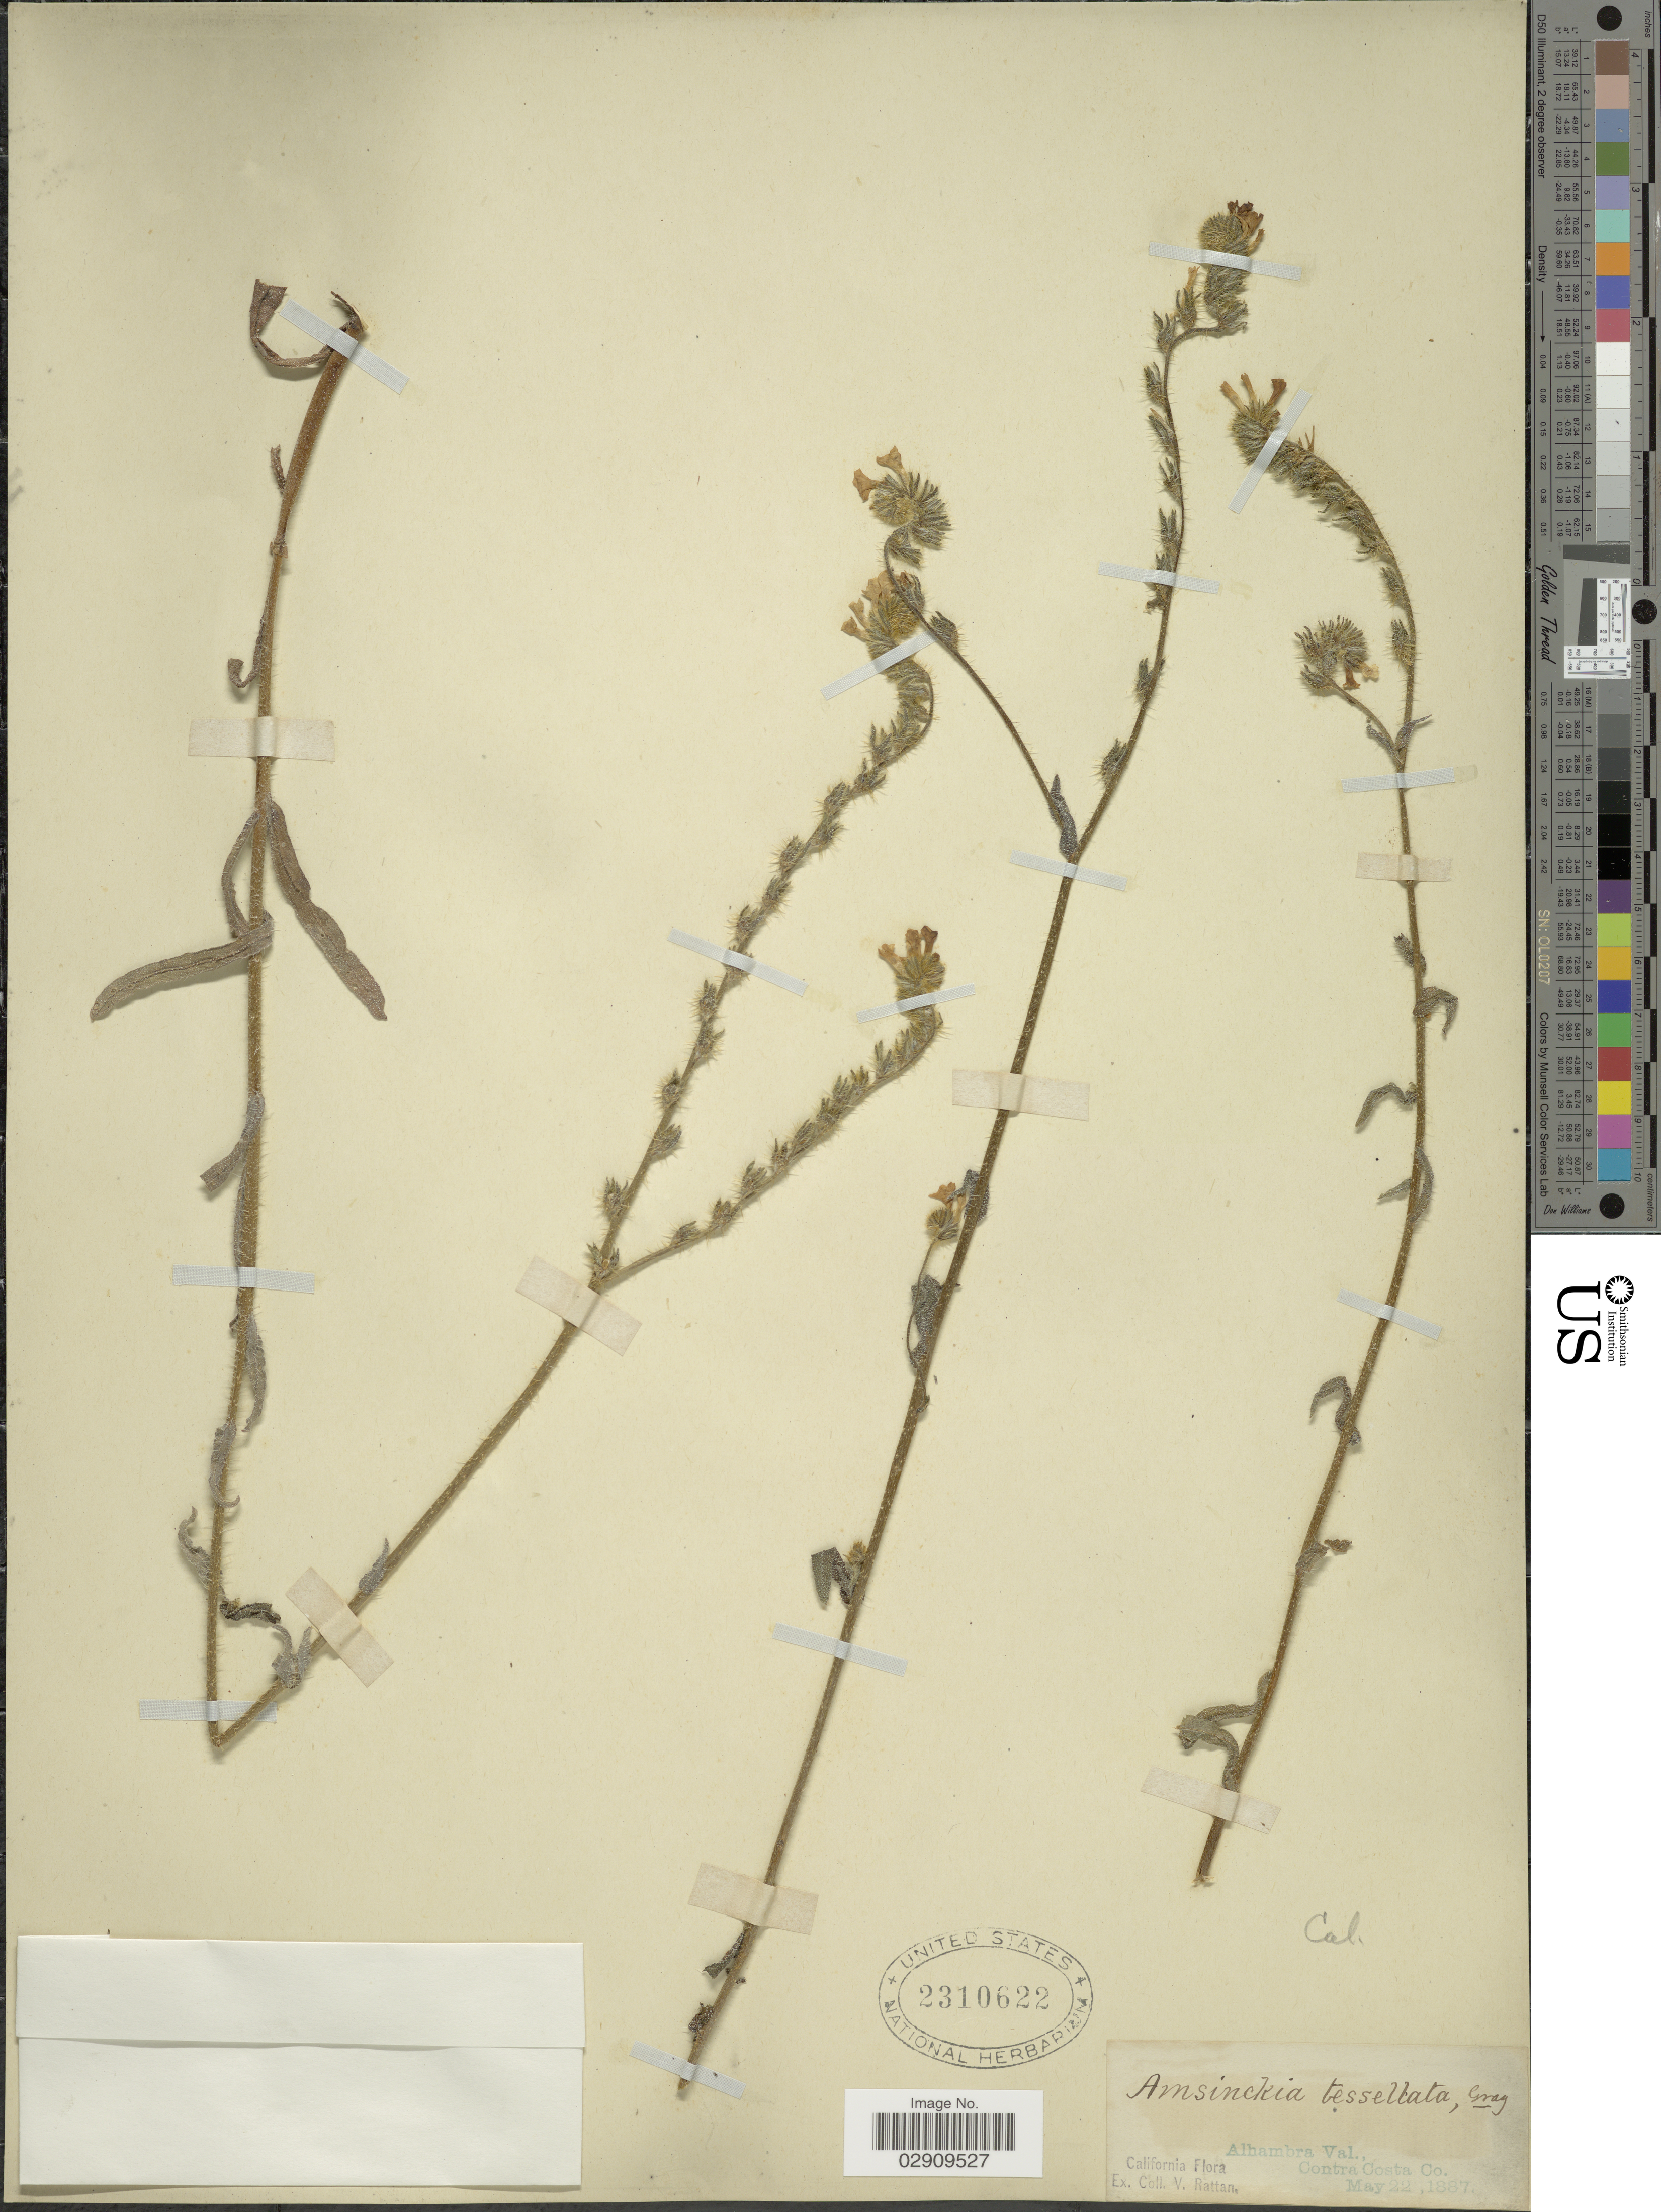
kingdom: Plantae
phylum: Tracheophyta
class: Magnoliopsida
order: Boraginales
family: Boraginaceae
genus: Amsinckia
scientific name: Amsinckia tessellata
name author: A. Gray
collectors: V. Rattan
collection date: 1887-05-22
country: United States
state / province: California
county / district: Contra Costa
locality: Alhambra Val., Contra Costa Co.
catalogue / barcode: US 2310622